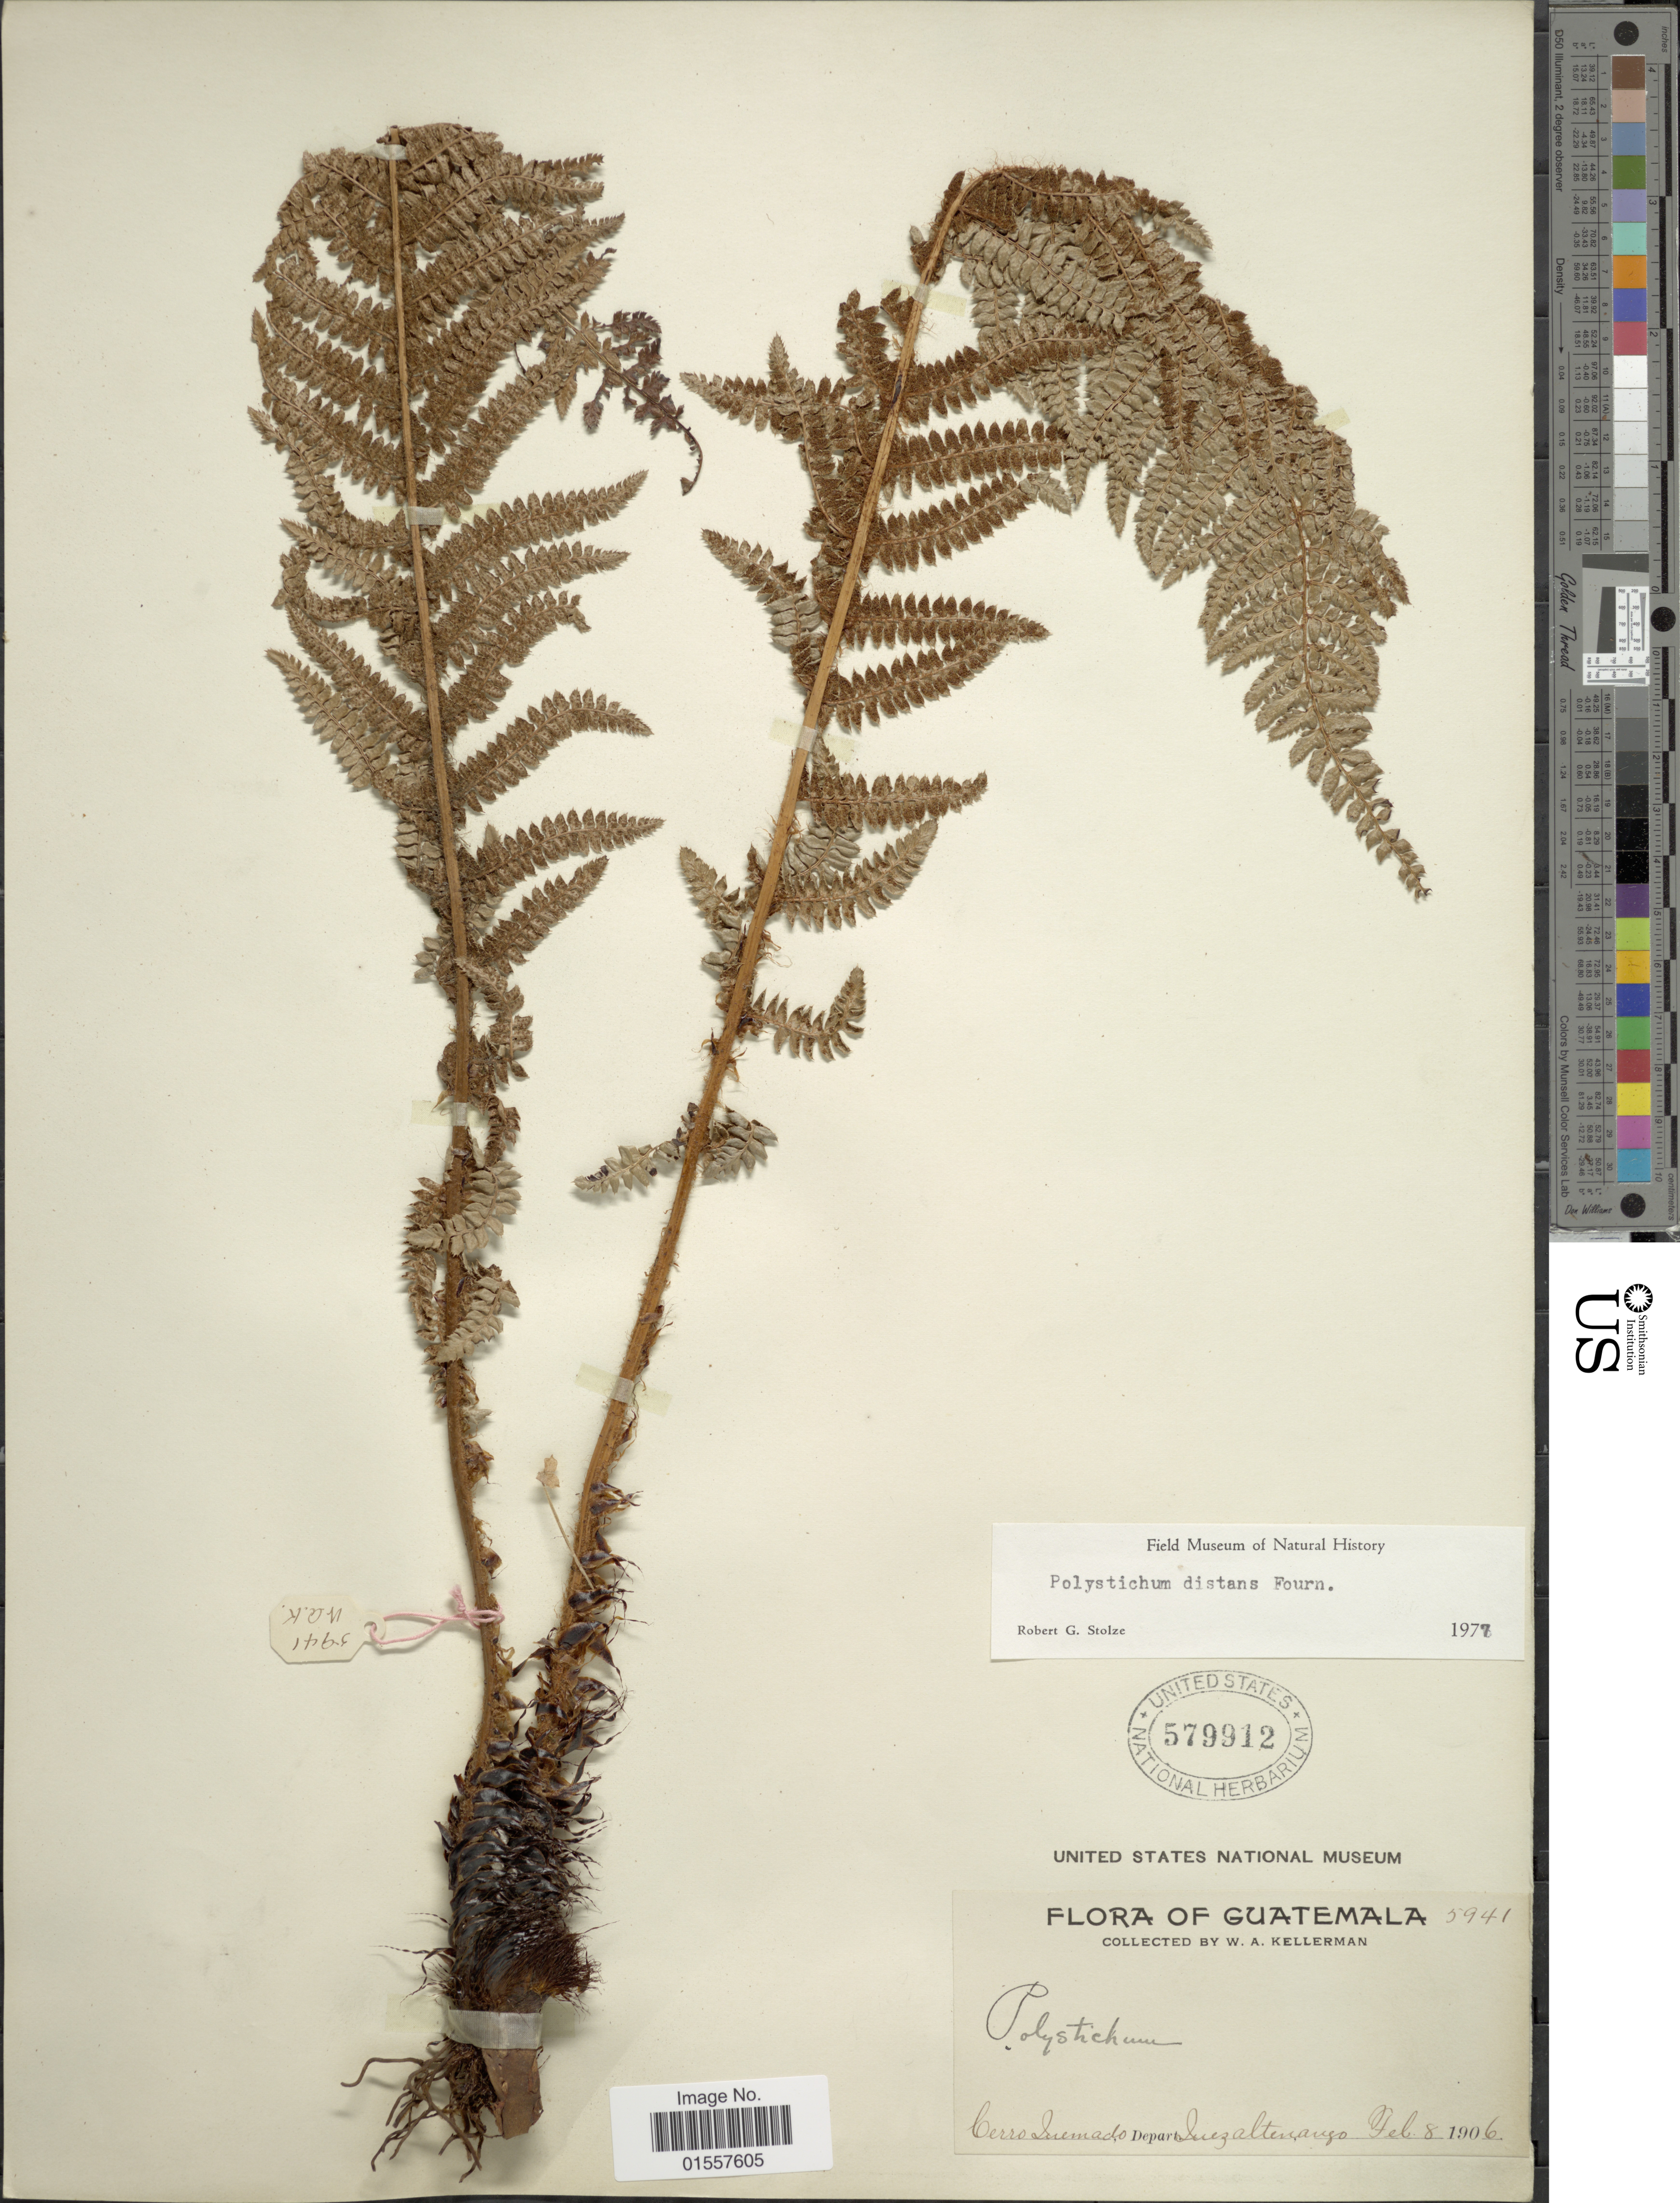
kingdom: Plantae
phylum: Tracheophyta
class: Polypodiopsida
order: Polypodiales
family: Dryopteridaceae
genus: Polystichum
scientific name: Polystichum distans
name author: E. Fourn.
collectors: W. Kellerman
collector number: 5941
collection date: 1906-02-08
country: Guatemala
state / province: Quetzaltenango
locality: Cerro Quemado, deaprt. Quezaltenango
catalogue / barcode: US 579912